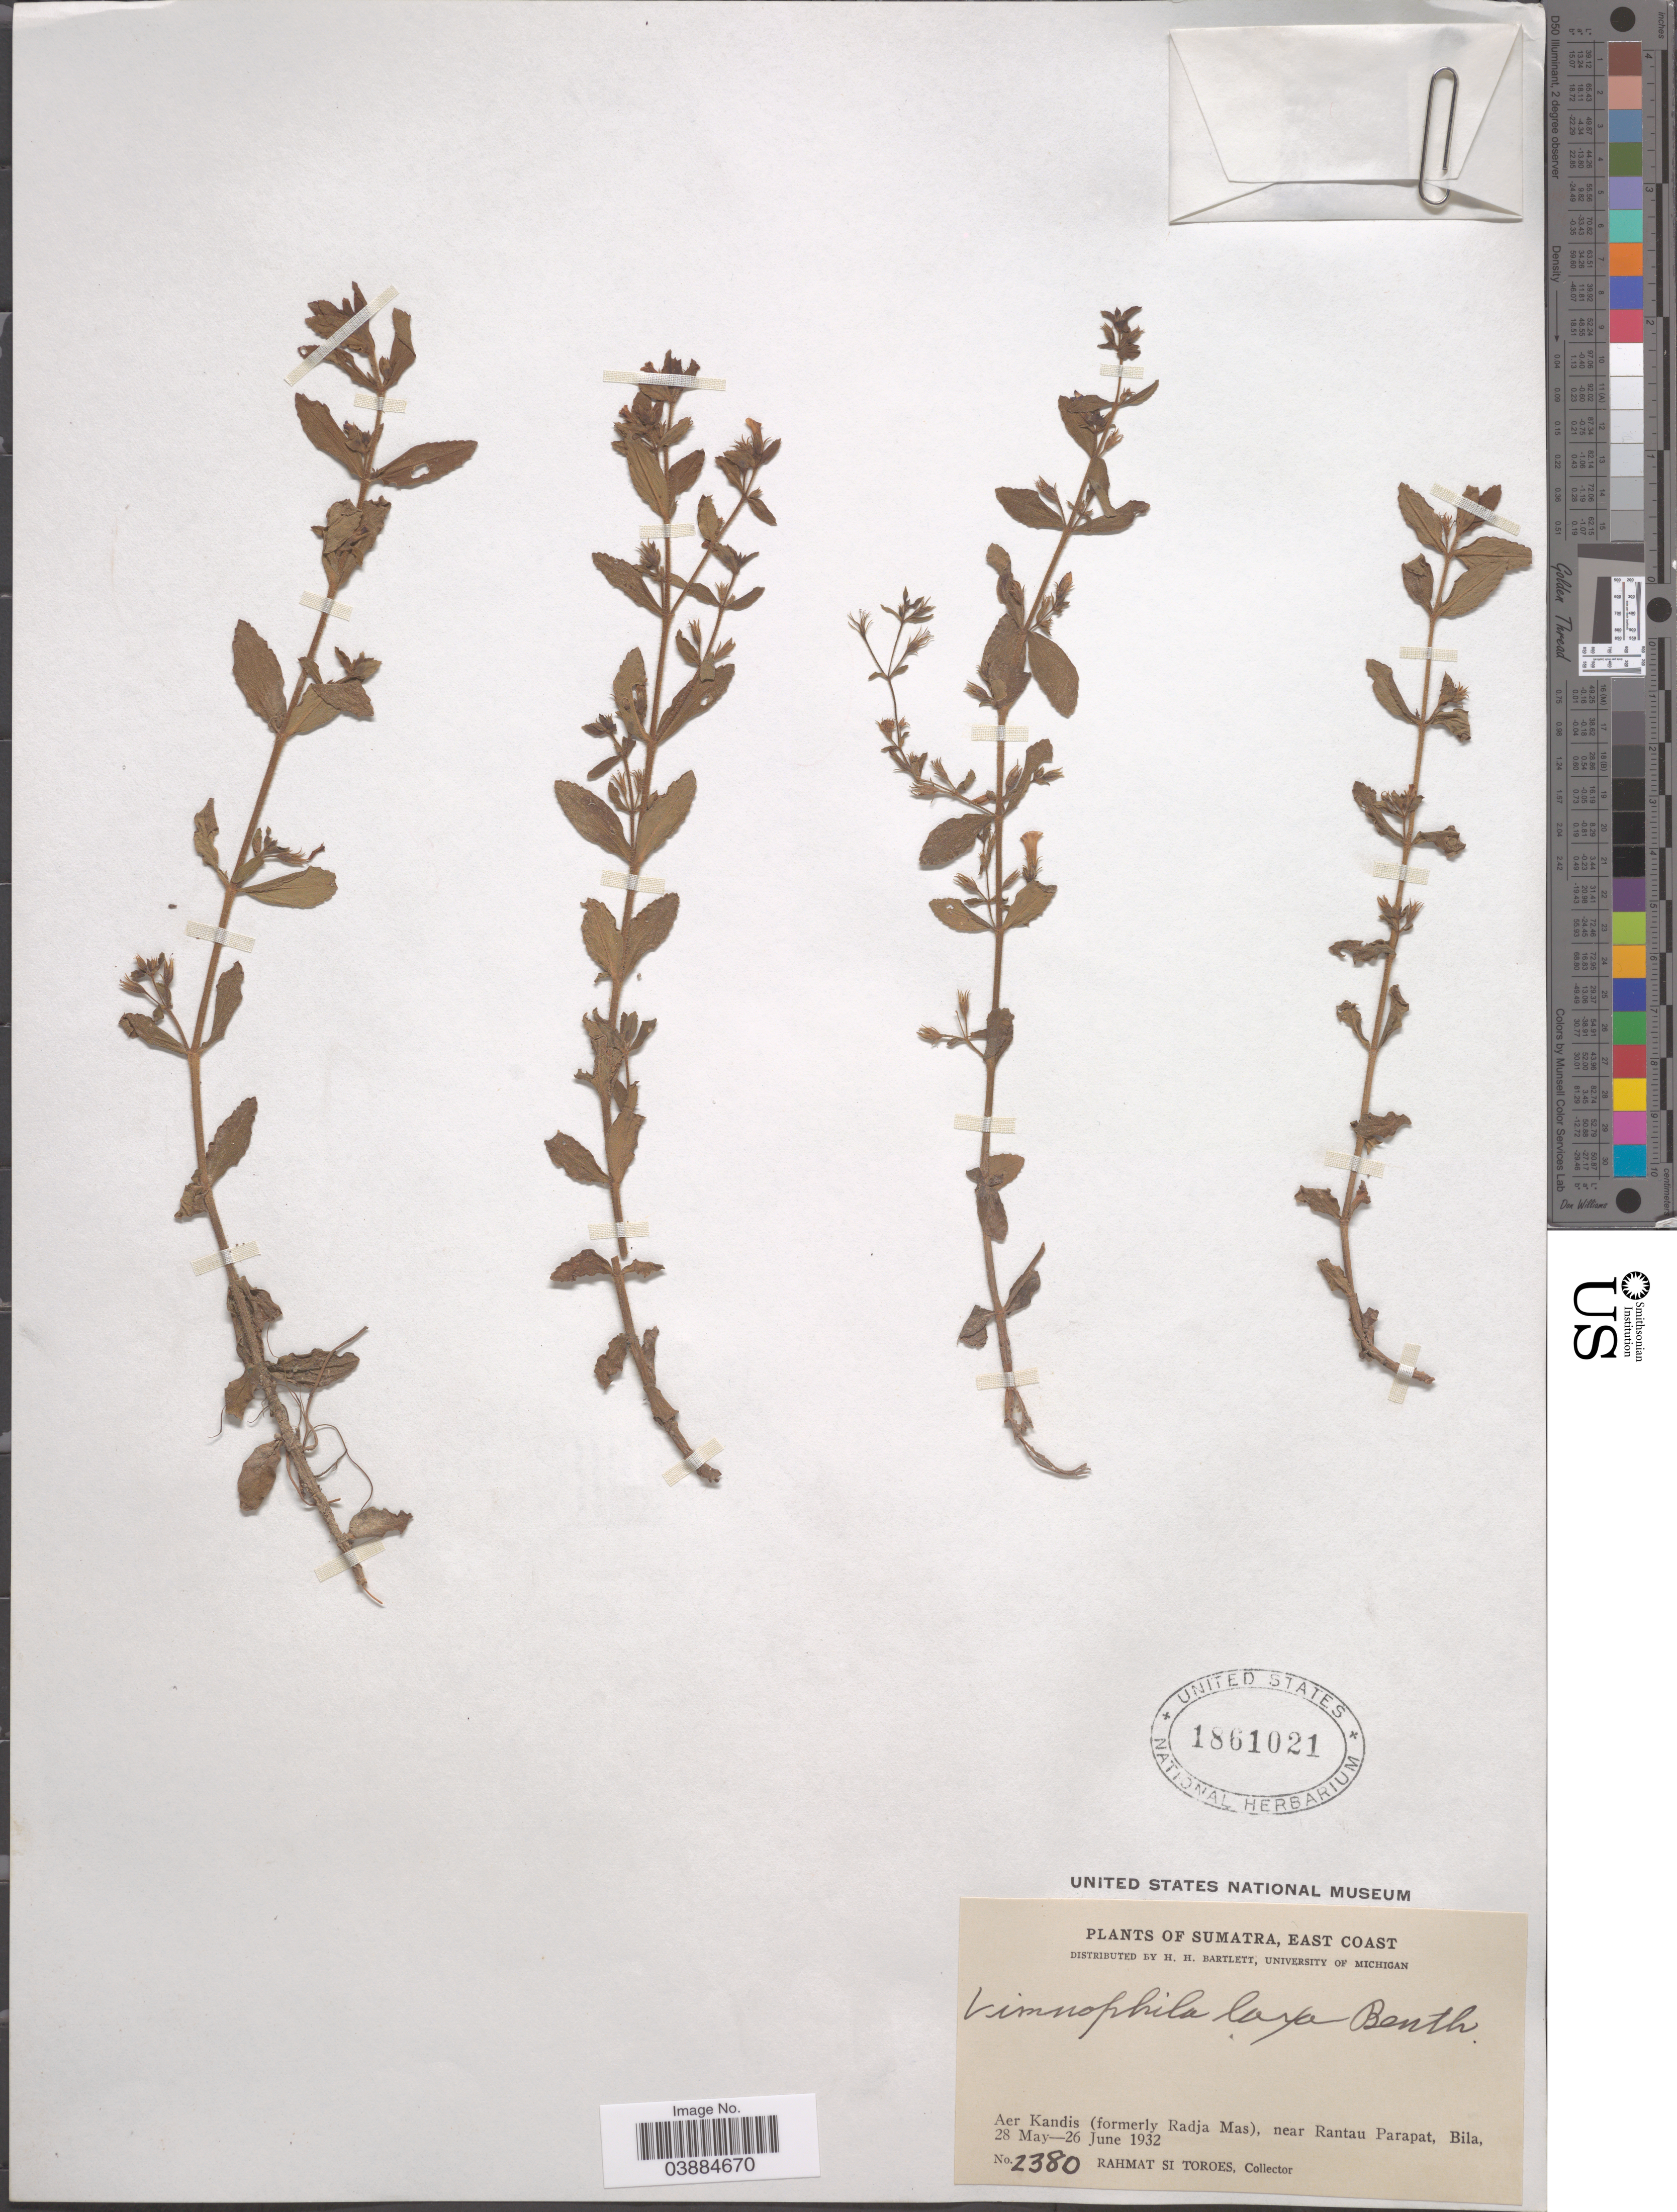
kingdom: Plantae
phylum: Tracheophyta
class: Magnoliopsida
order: Lamiales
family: Plantaginaceae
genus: Limnophila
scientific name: Limnophila laxa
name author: Benth.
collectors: Rahmat Si Boeea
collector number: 2380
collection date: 1932-05-28/1932-06-26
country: Indonesia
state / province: Sumatra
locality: East Coast. Aer Kandis (formerly Radja Mas), near Rantau Parapat, Bila.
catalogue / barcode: US 1861021